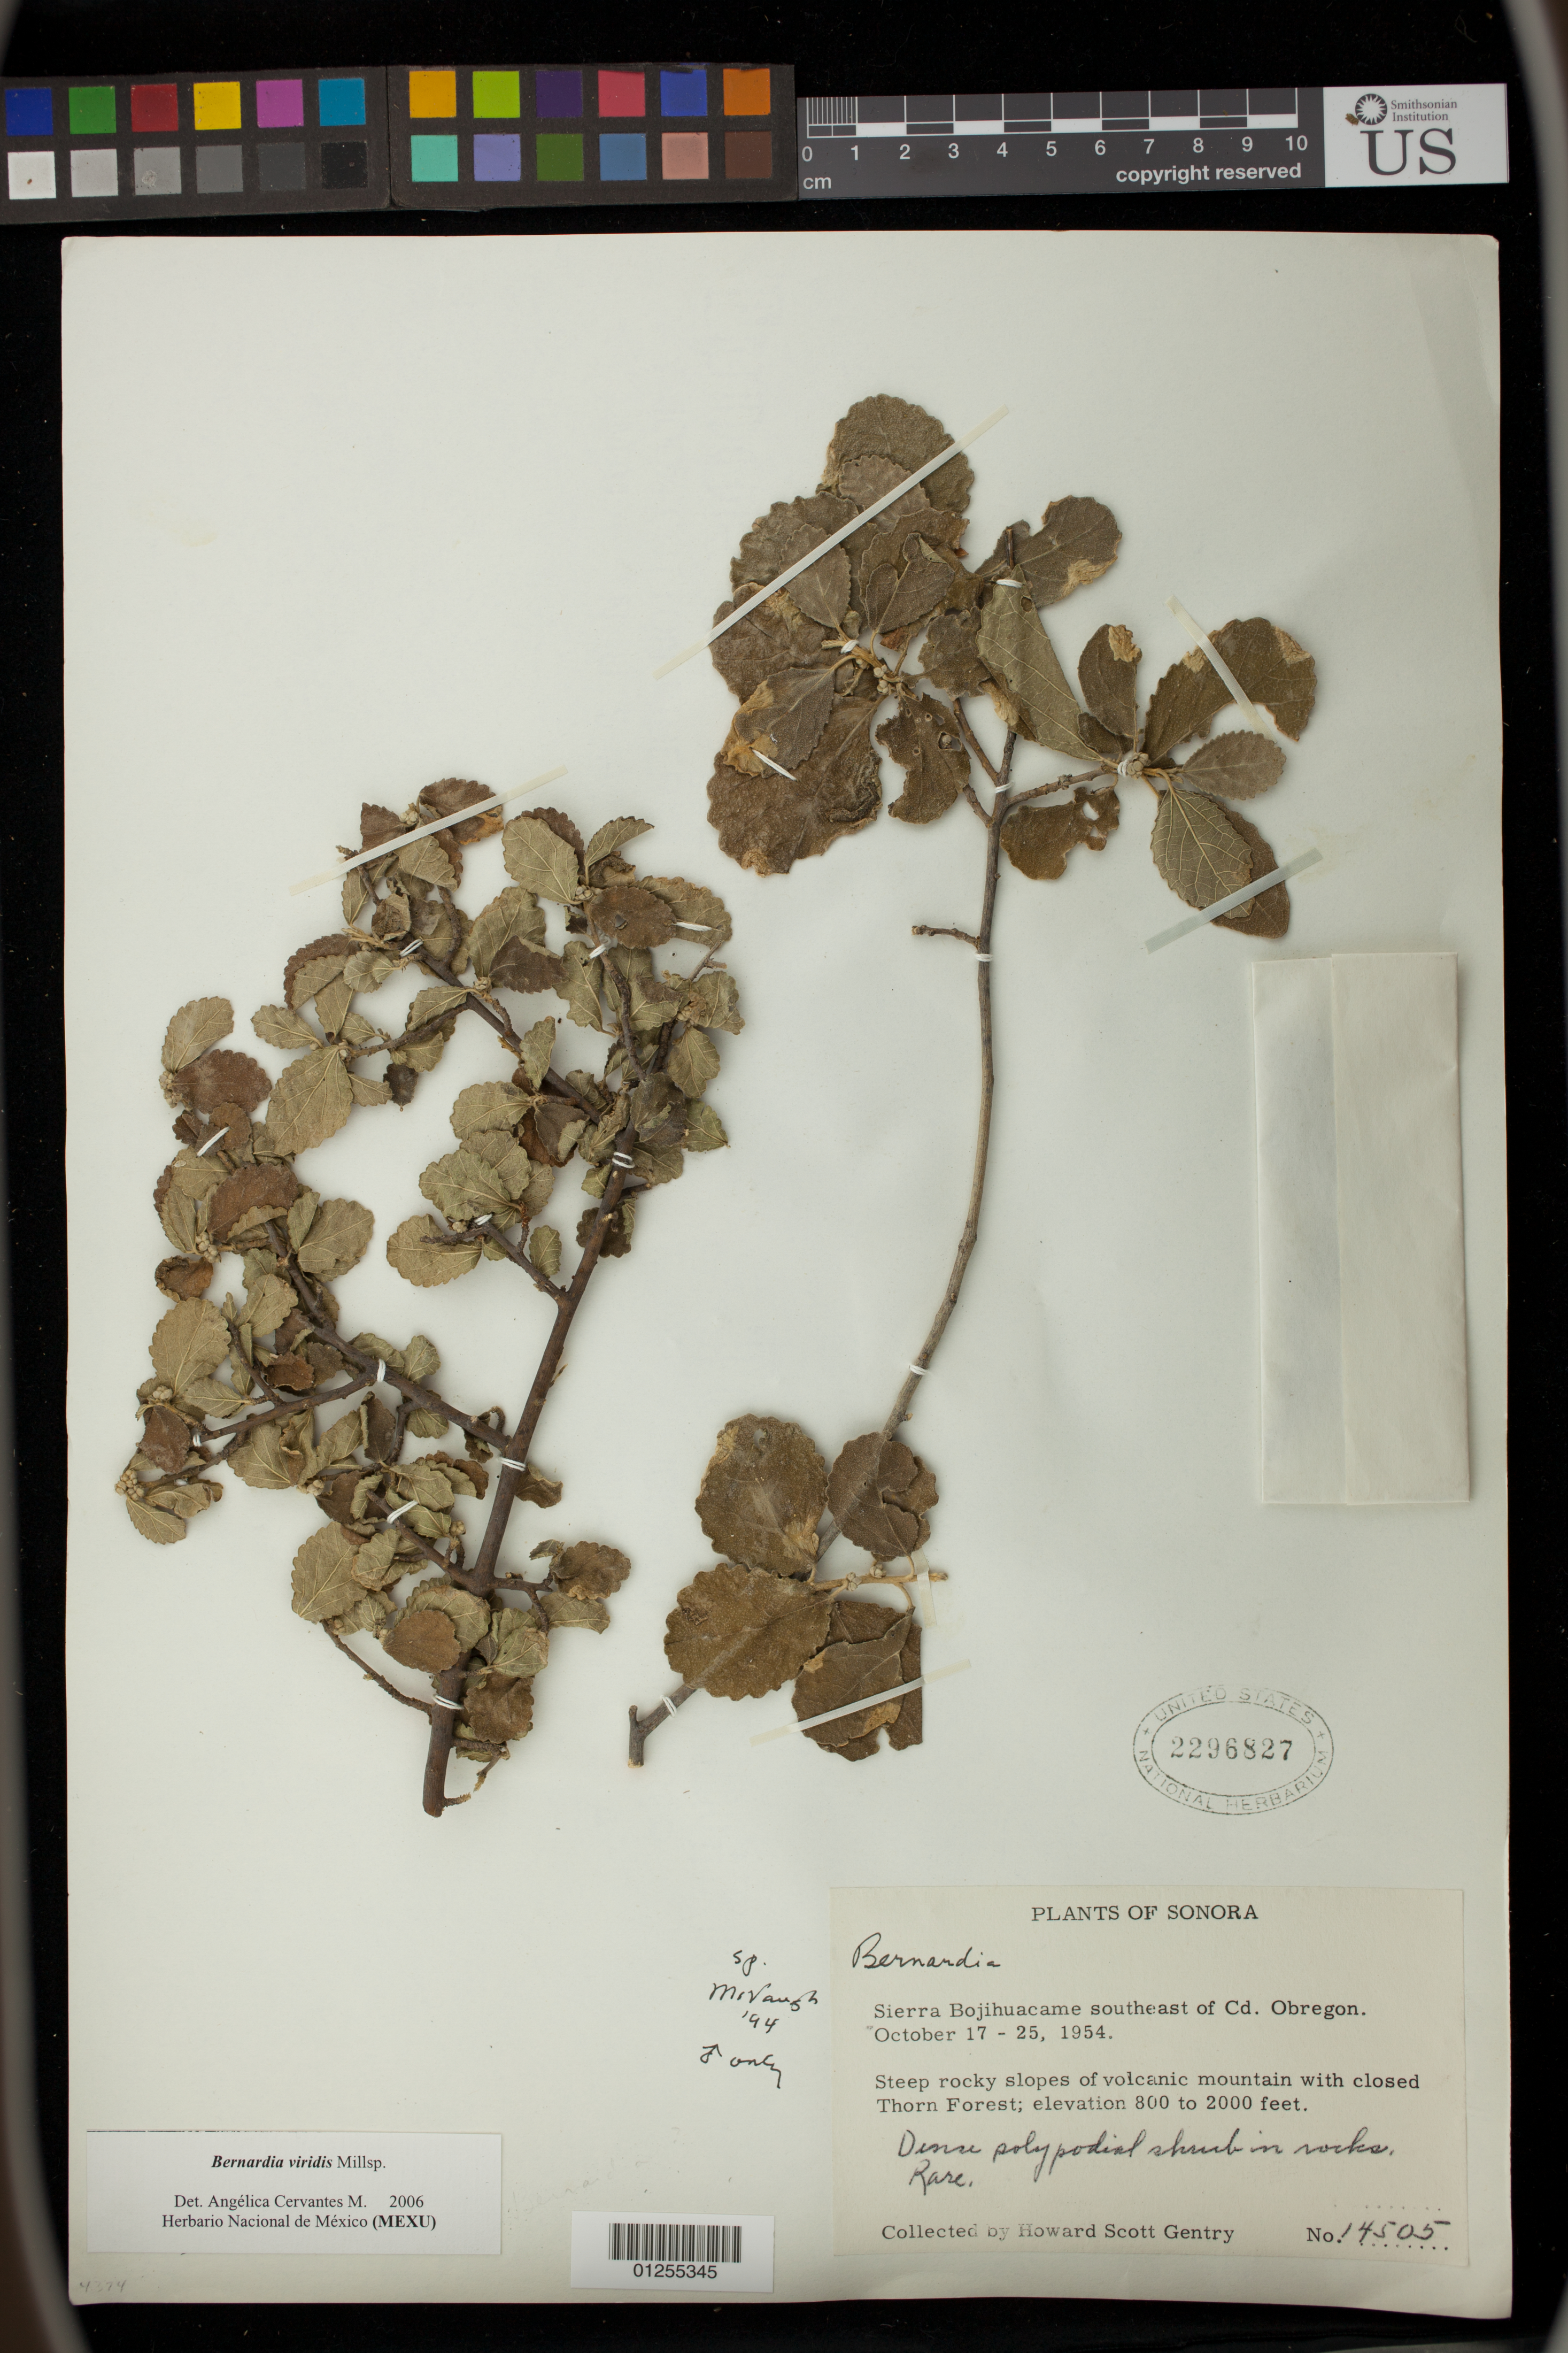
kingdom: Plantae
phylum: Tracheophyta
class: Magnoliopsida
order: Malpighiales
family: Euphorbiaceae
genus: Bernardia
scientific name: Bernardia viridis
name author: Millsp.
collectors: H. S. Gentry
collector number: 14505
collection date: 1954-10-17/1954-10-25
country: Mexico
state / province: Sonora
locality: Sierra Bojihuacame southeast of Cd. Oregon. Steep rocky slopes of volcanic mountain with closed Thorn Forest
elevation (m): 244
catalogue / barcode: US 2296827